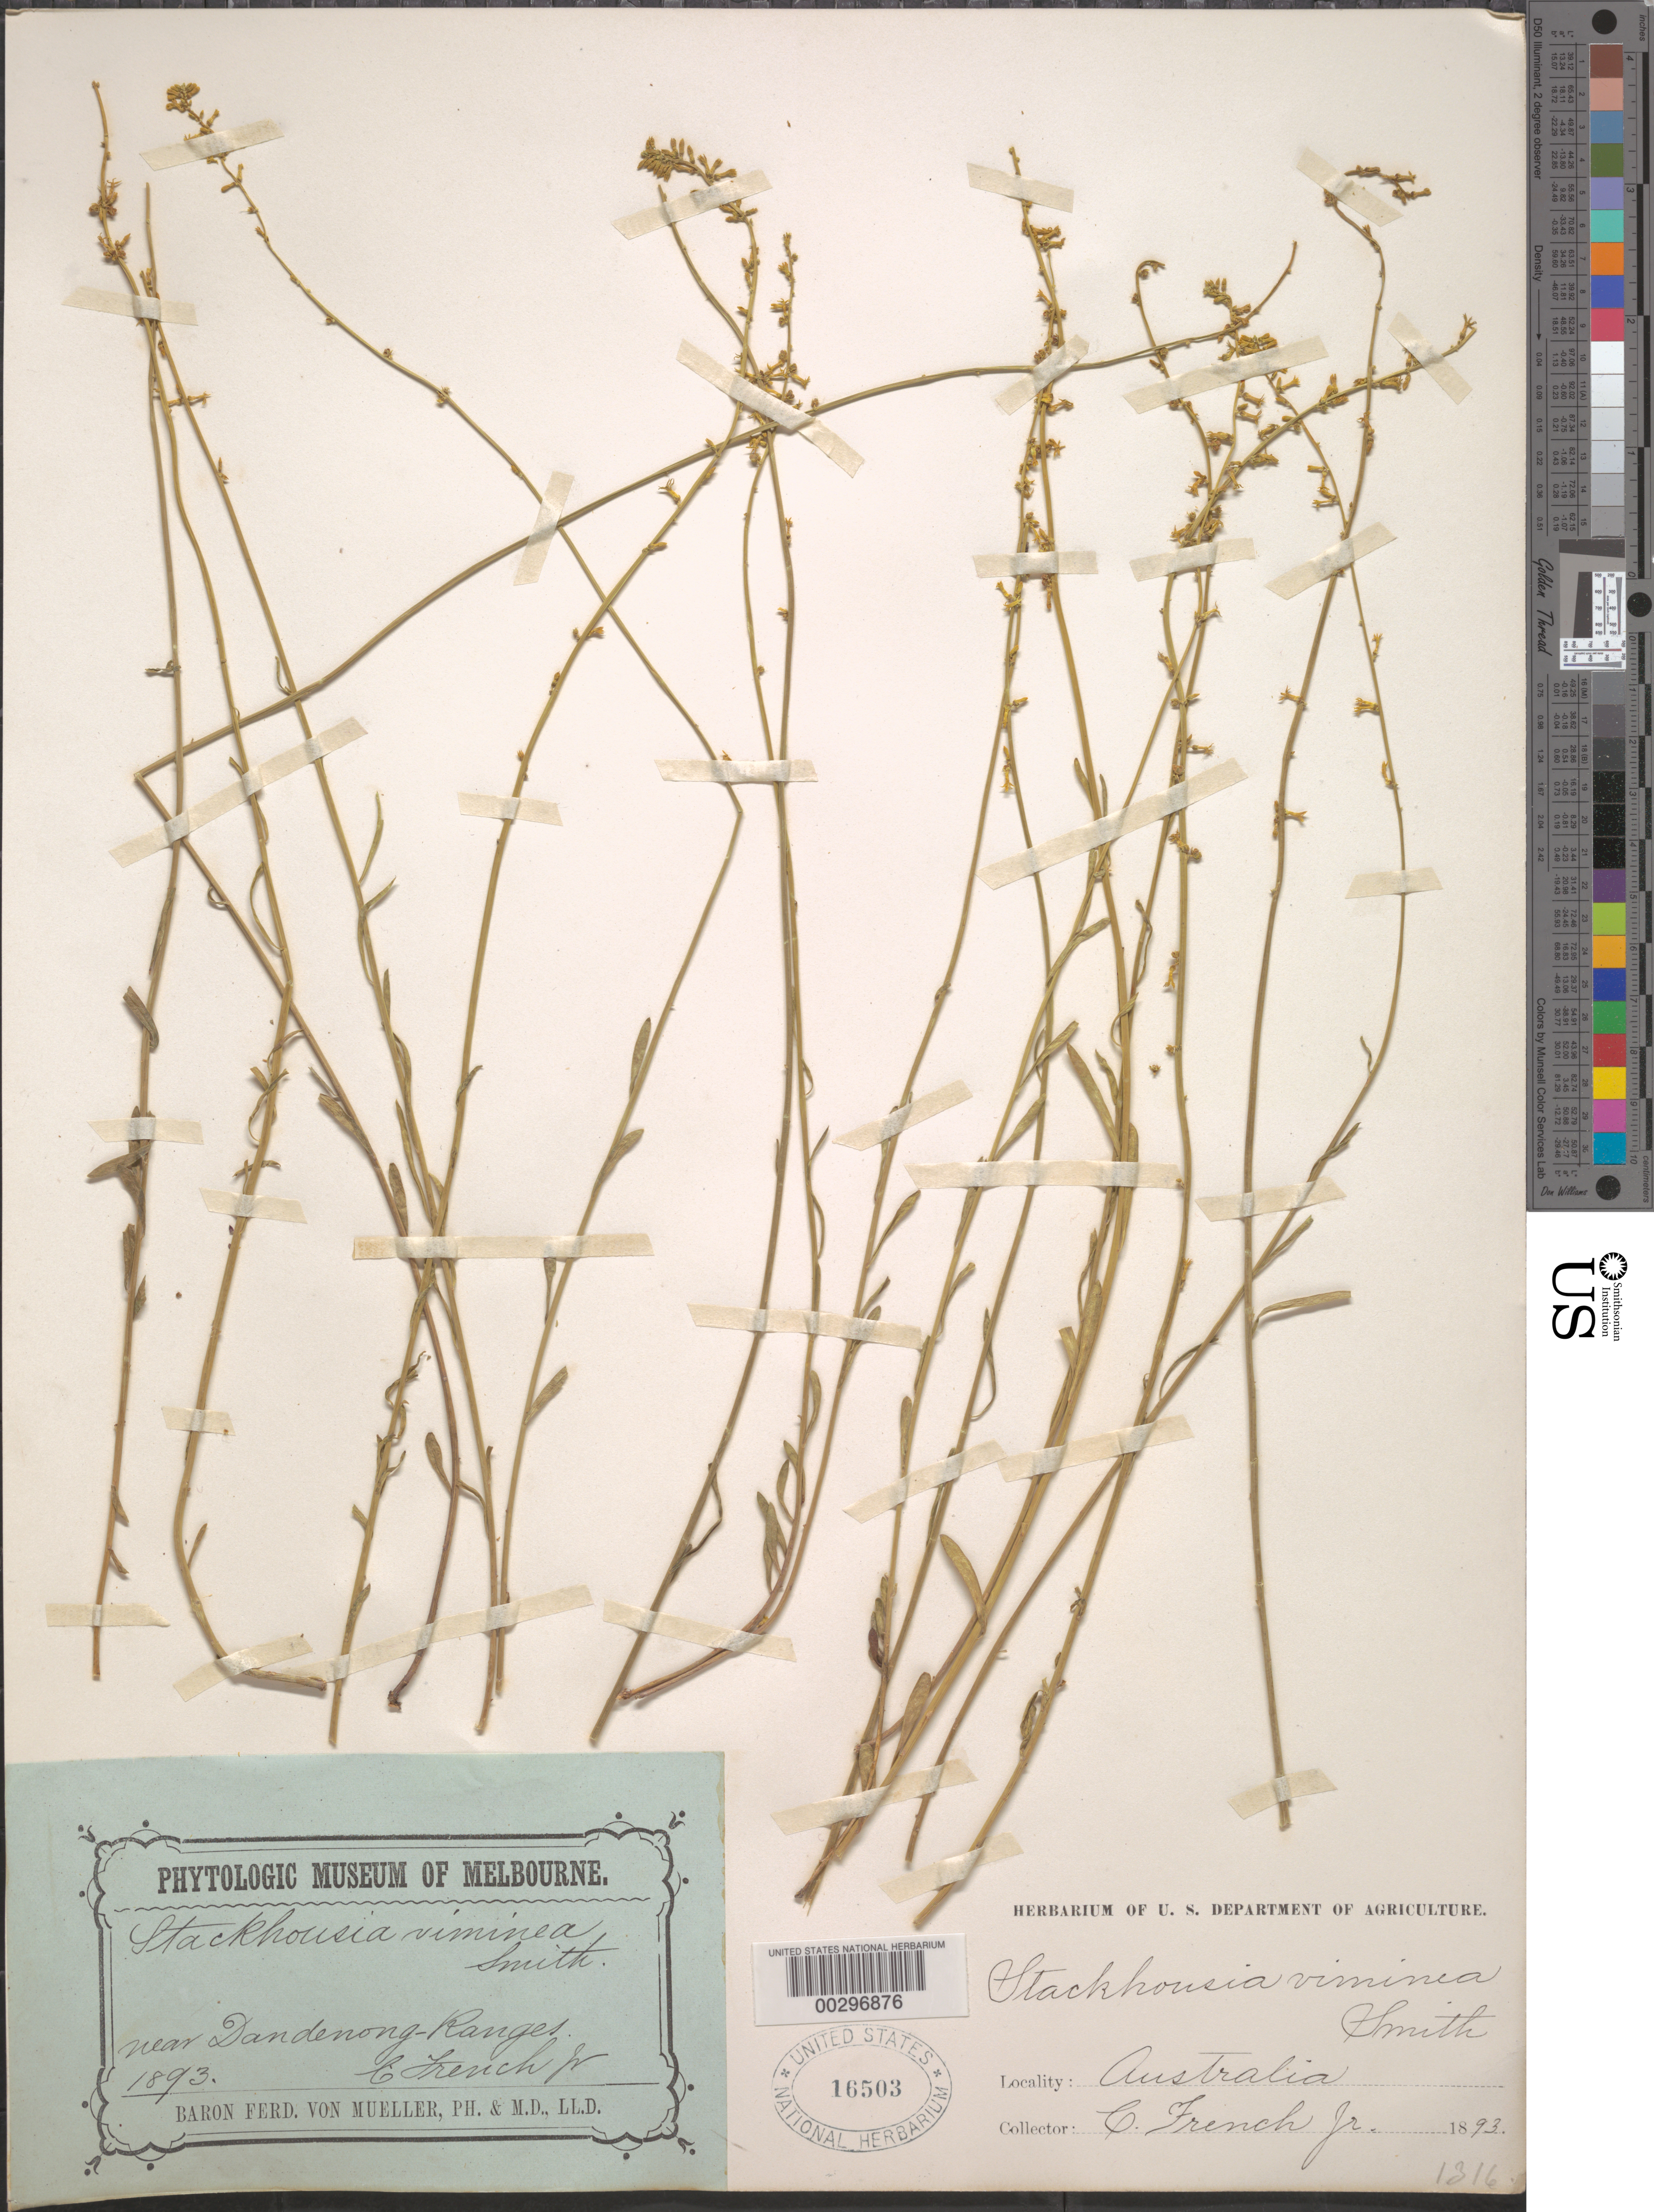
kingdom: Plantae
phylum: Tracheophyta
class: Magnoliopsida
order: Celastrales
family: Celastraceae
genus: Stackhousia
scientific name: Stackhousia viminea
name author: Small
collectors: C. French Jr.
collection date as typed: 1893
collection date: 1893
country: Australia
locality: Near dandenong ranges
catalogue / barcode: US 16503